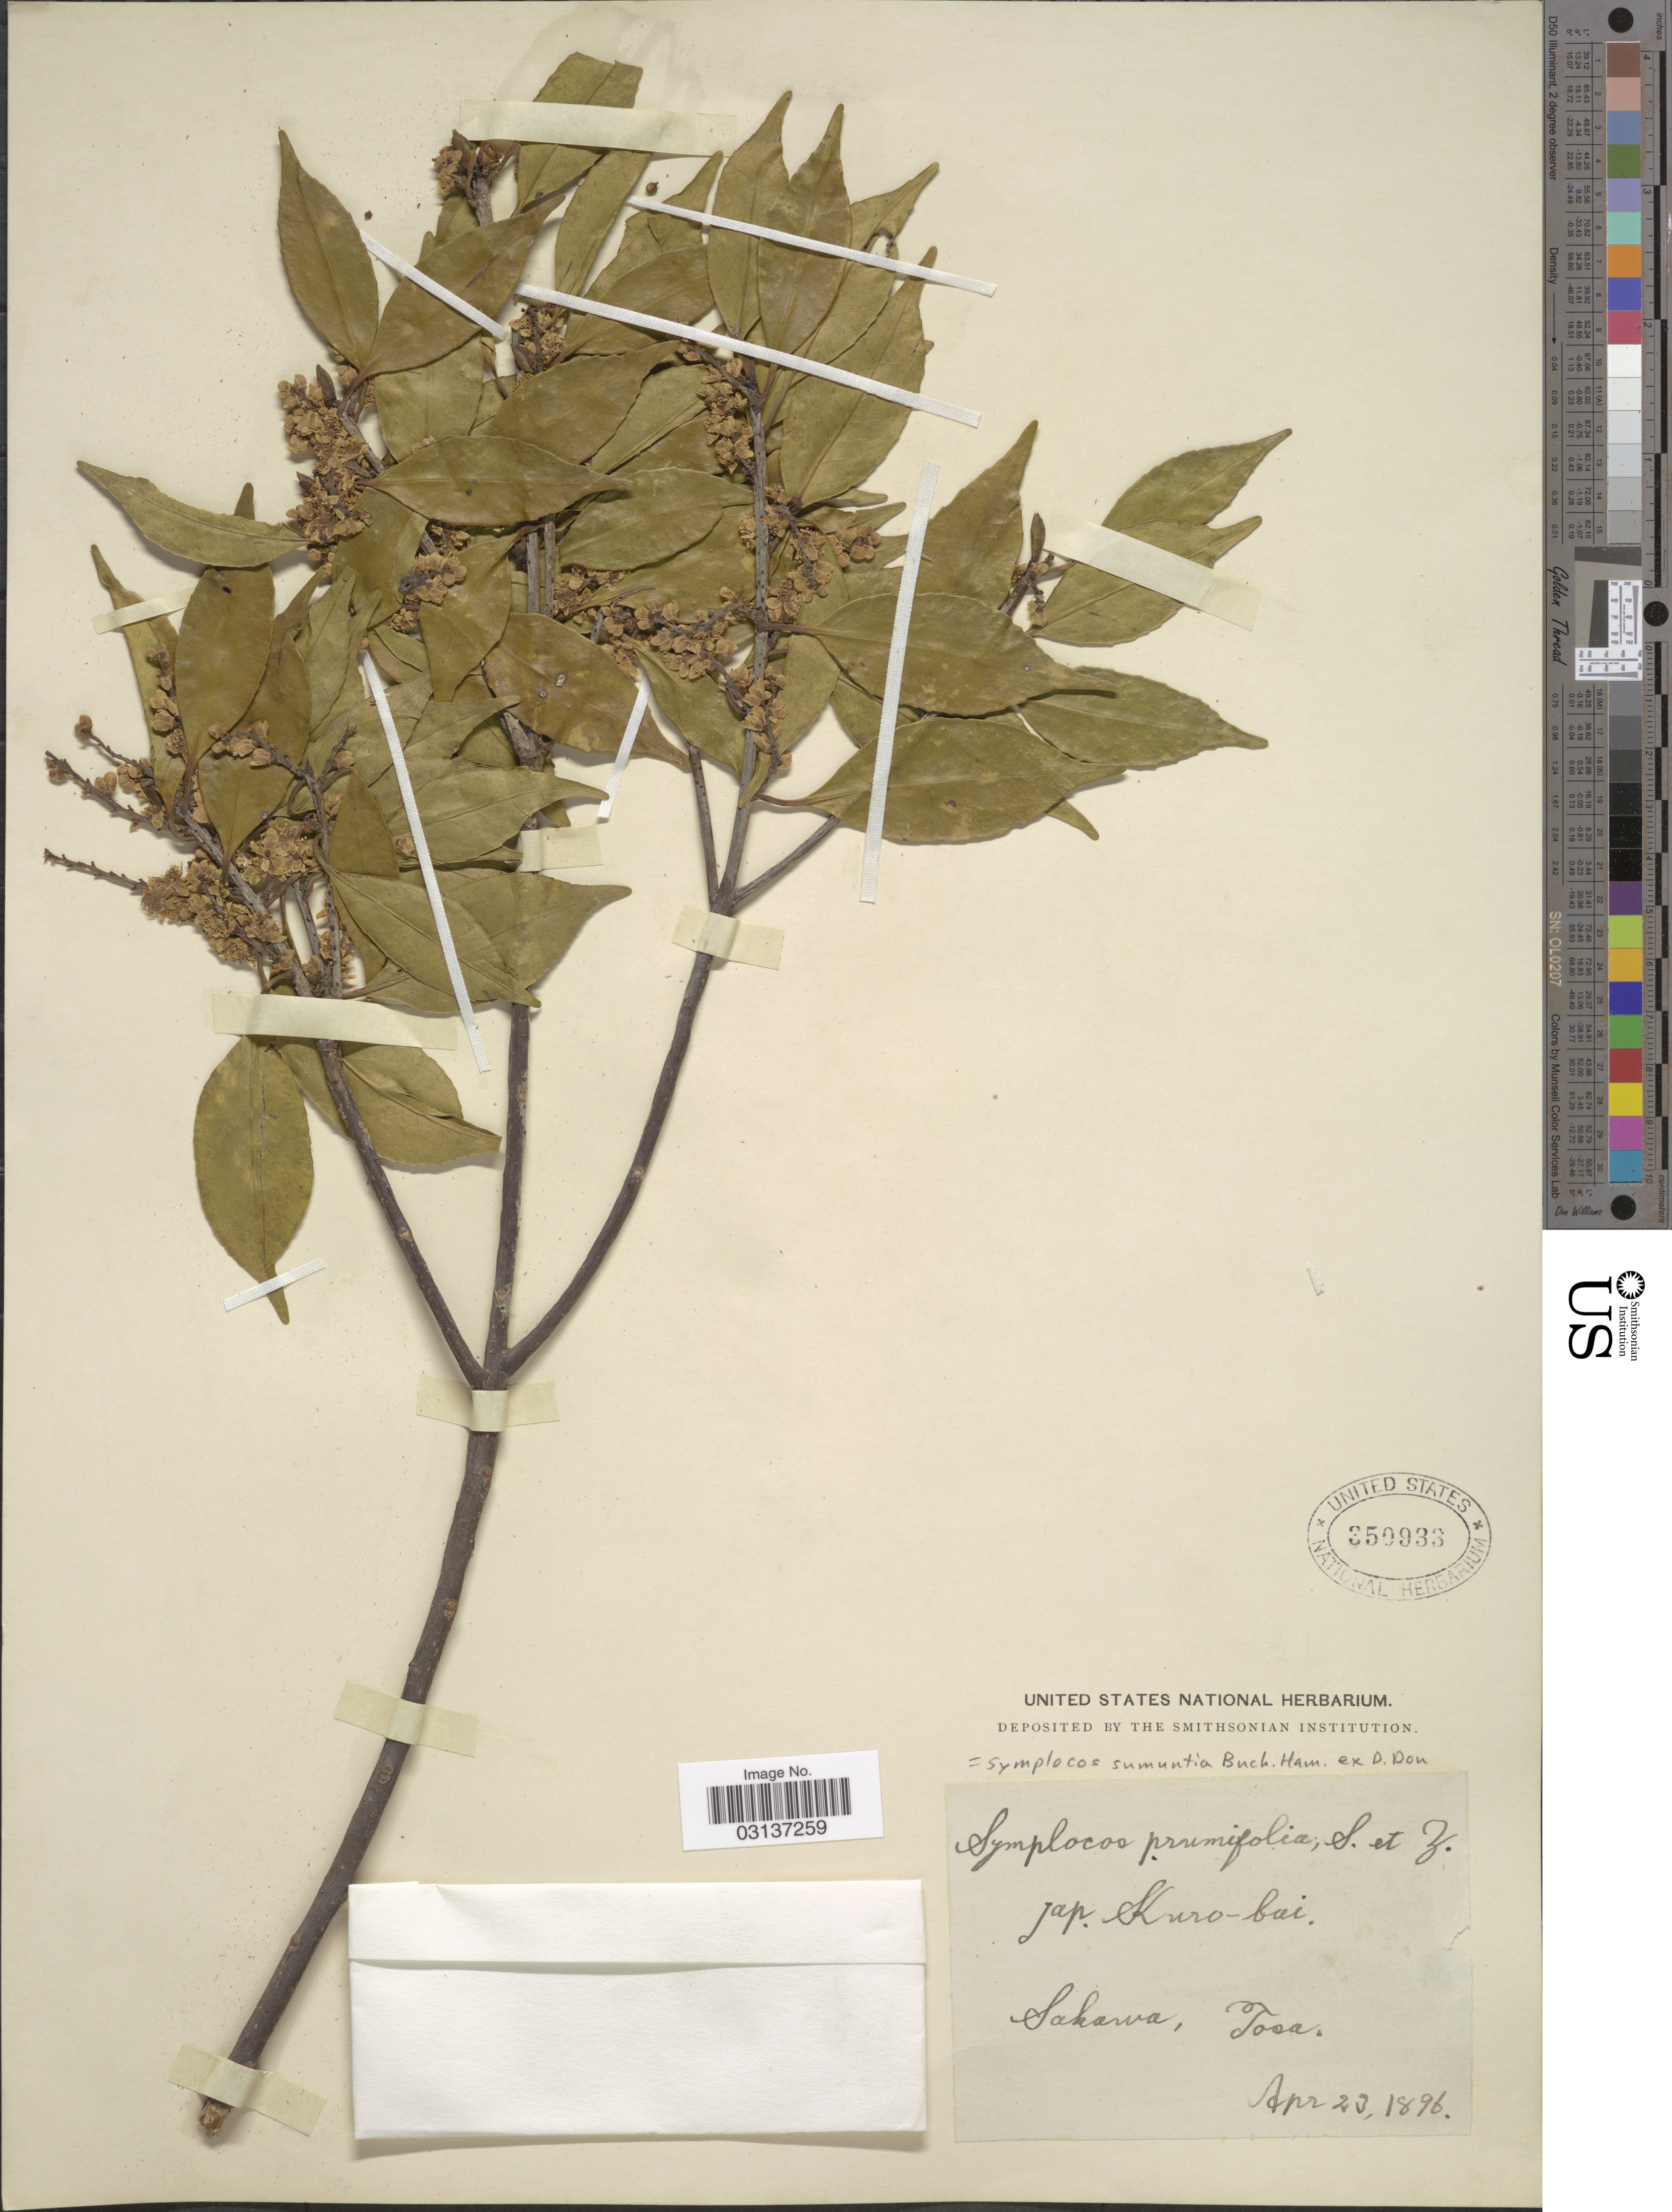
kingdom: Plantae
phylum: Tracheophyta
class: Magnoliopsida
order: Ericales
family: Symplocaceae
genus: Symplocos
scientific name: Symplocos sumuntia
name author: Buch.-Ham. ex D. Don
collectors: ex herb. United States National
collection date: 1896-04-23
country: Japan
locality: Sakawa, Tosa.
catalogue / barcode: US 350933